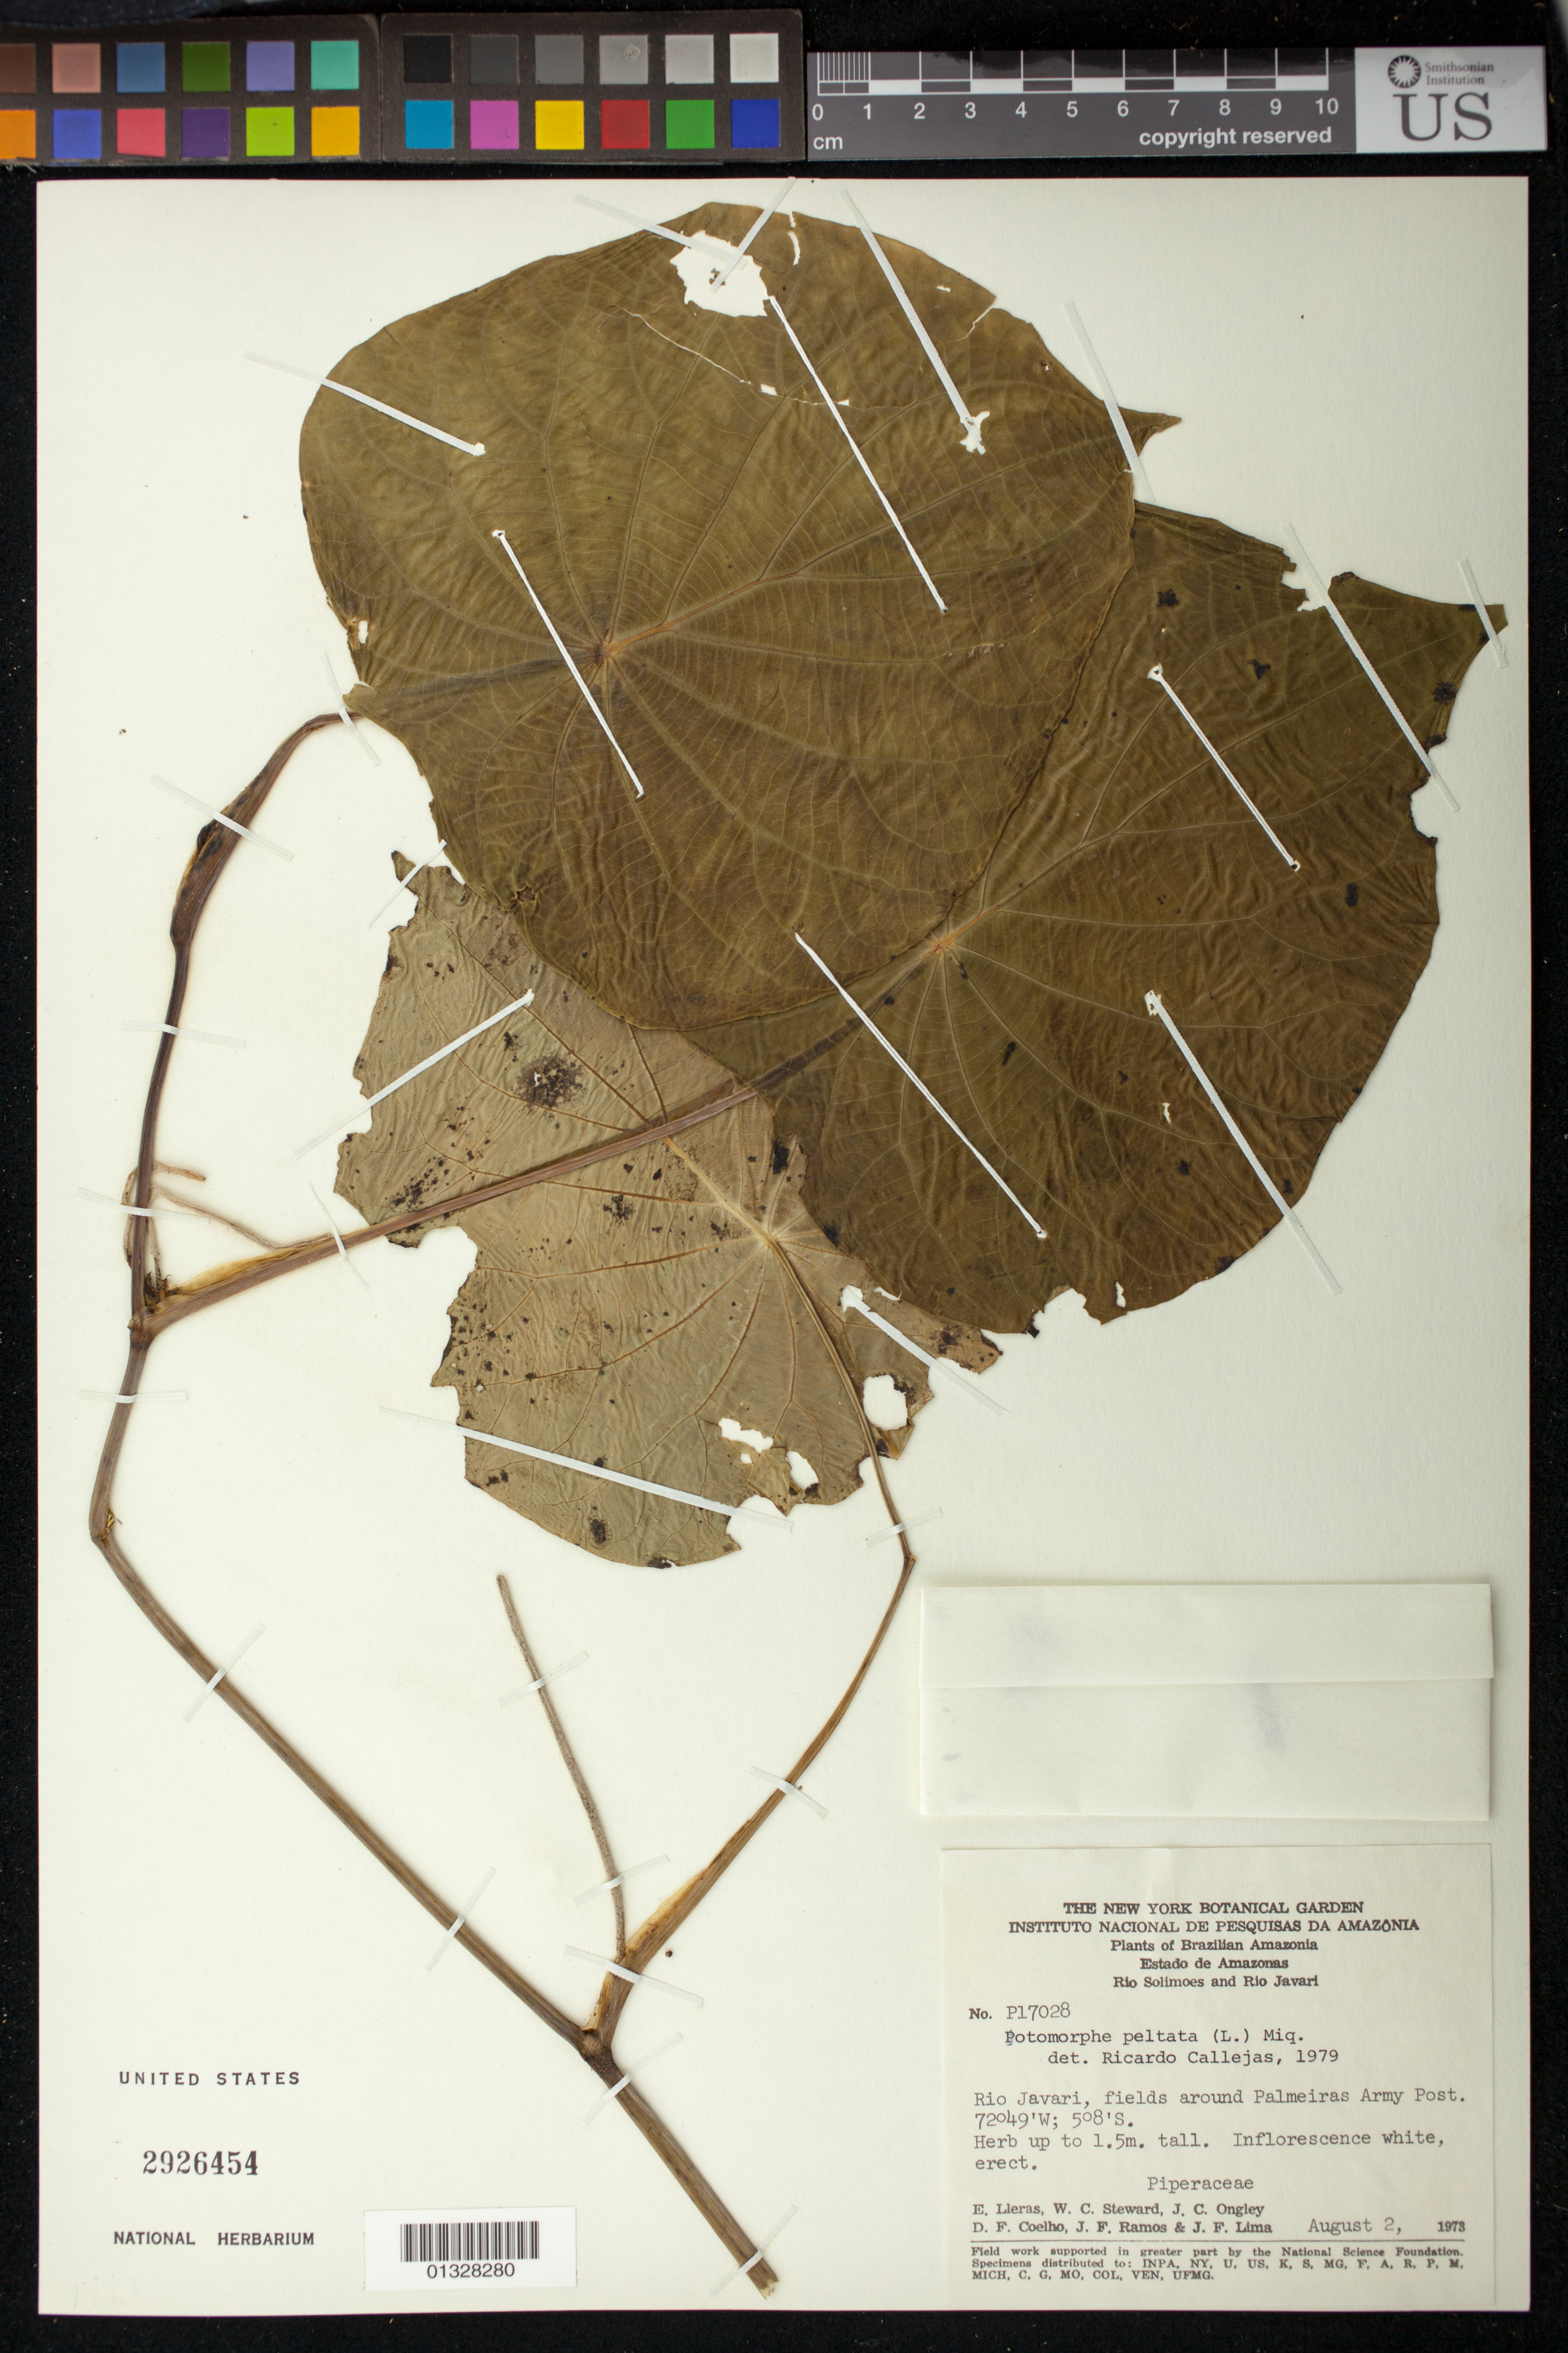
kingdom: Plantae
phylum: Tracheophyta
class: Magnoliopsida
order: Piperales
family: Piperaceae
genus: Piper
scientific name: Piper peltatum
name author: L.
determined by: Strong, M. T., (US), Smithsonian Institution - National Museum of Natural History (UNITED STATES)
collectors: E. Lleras, W. C. Steward, J. C. Ongley, D. F. Coêlho, J. F. Ramos & J. F. Lima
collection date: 1973-08-02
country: Brazil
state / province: Amazonas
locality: Rio Javari, field around Palmeiras Army Post.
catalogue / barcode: US 2926454